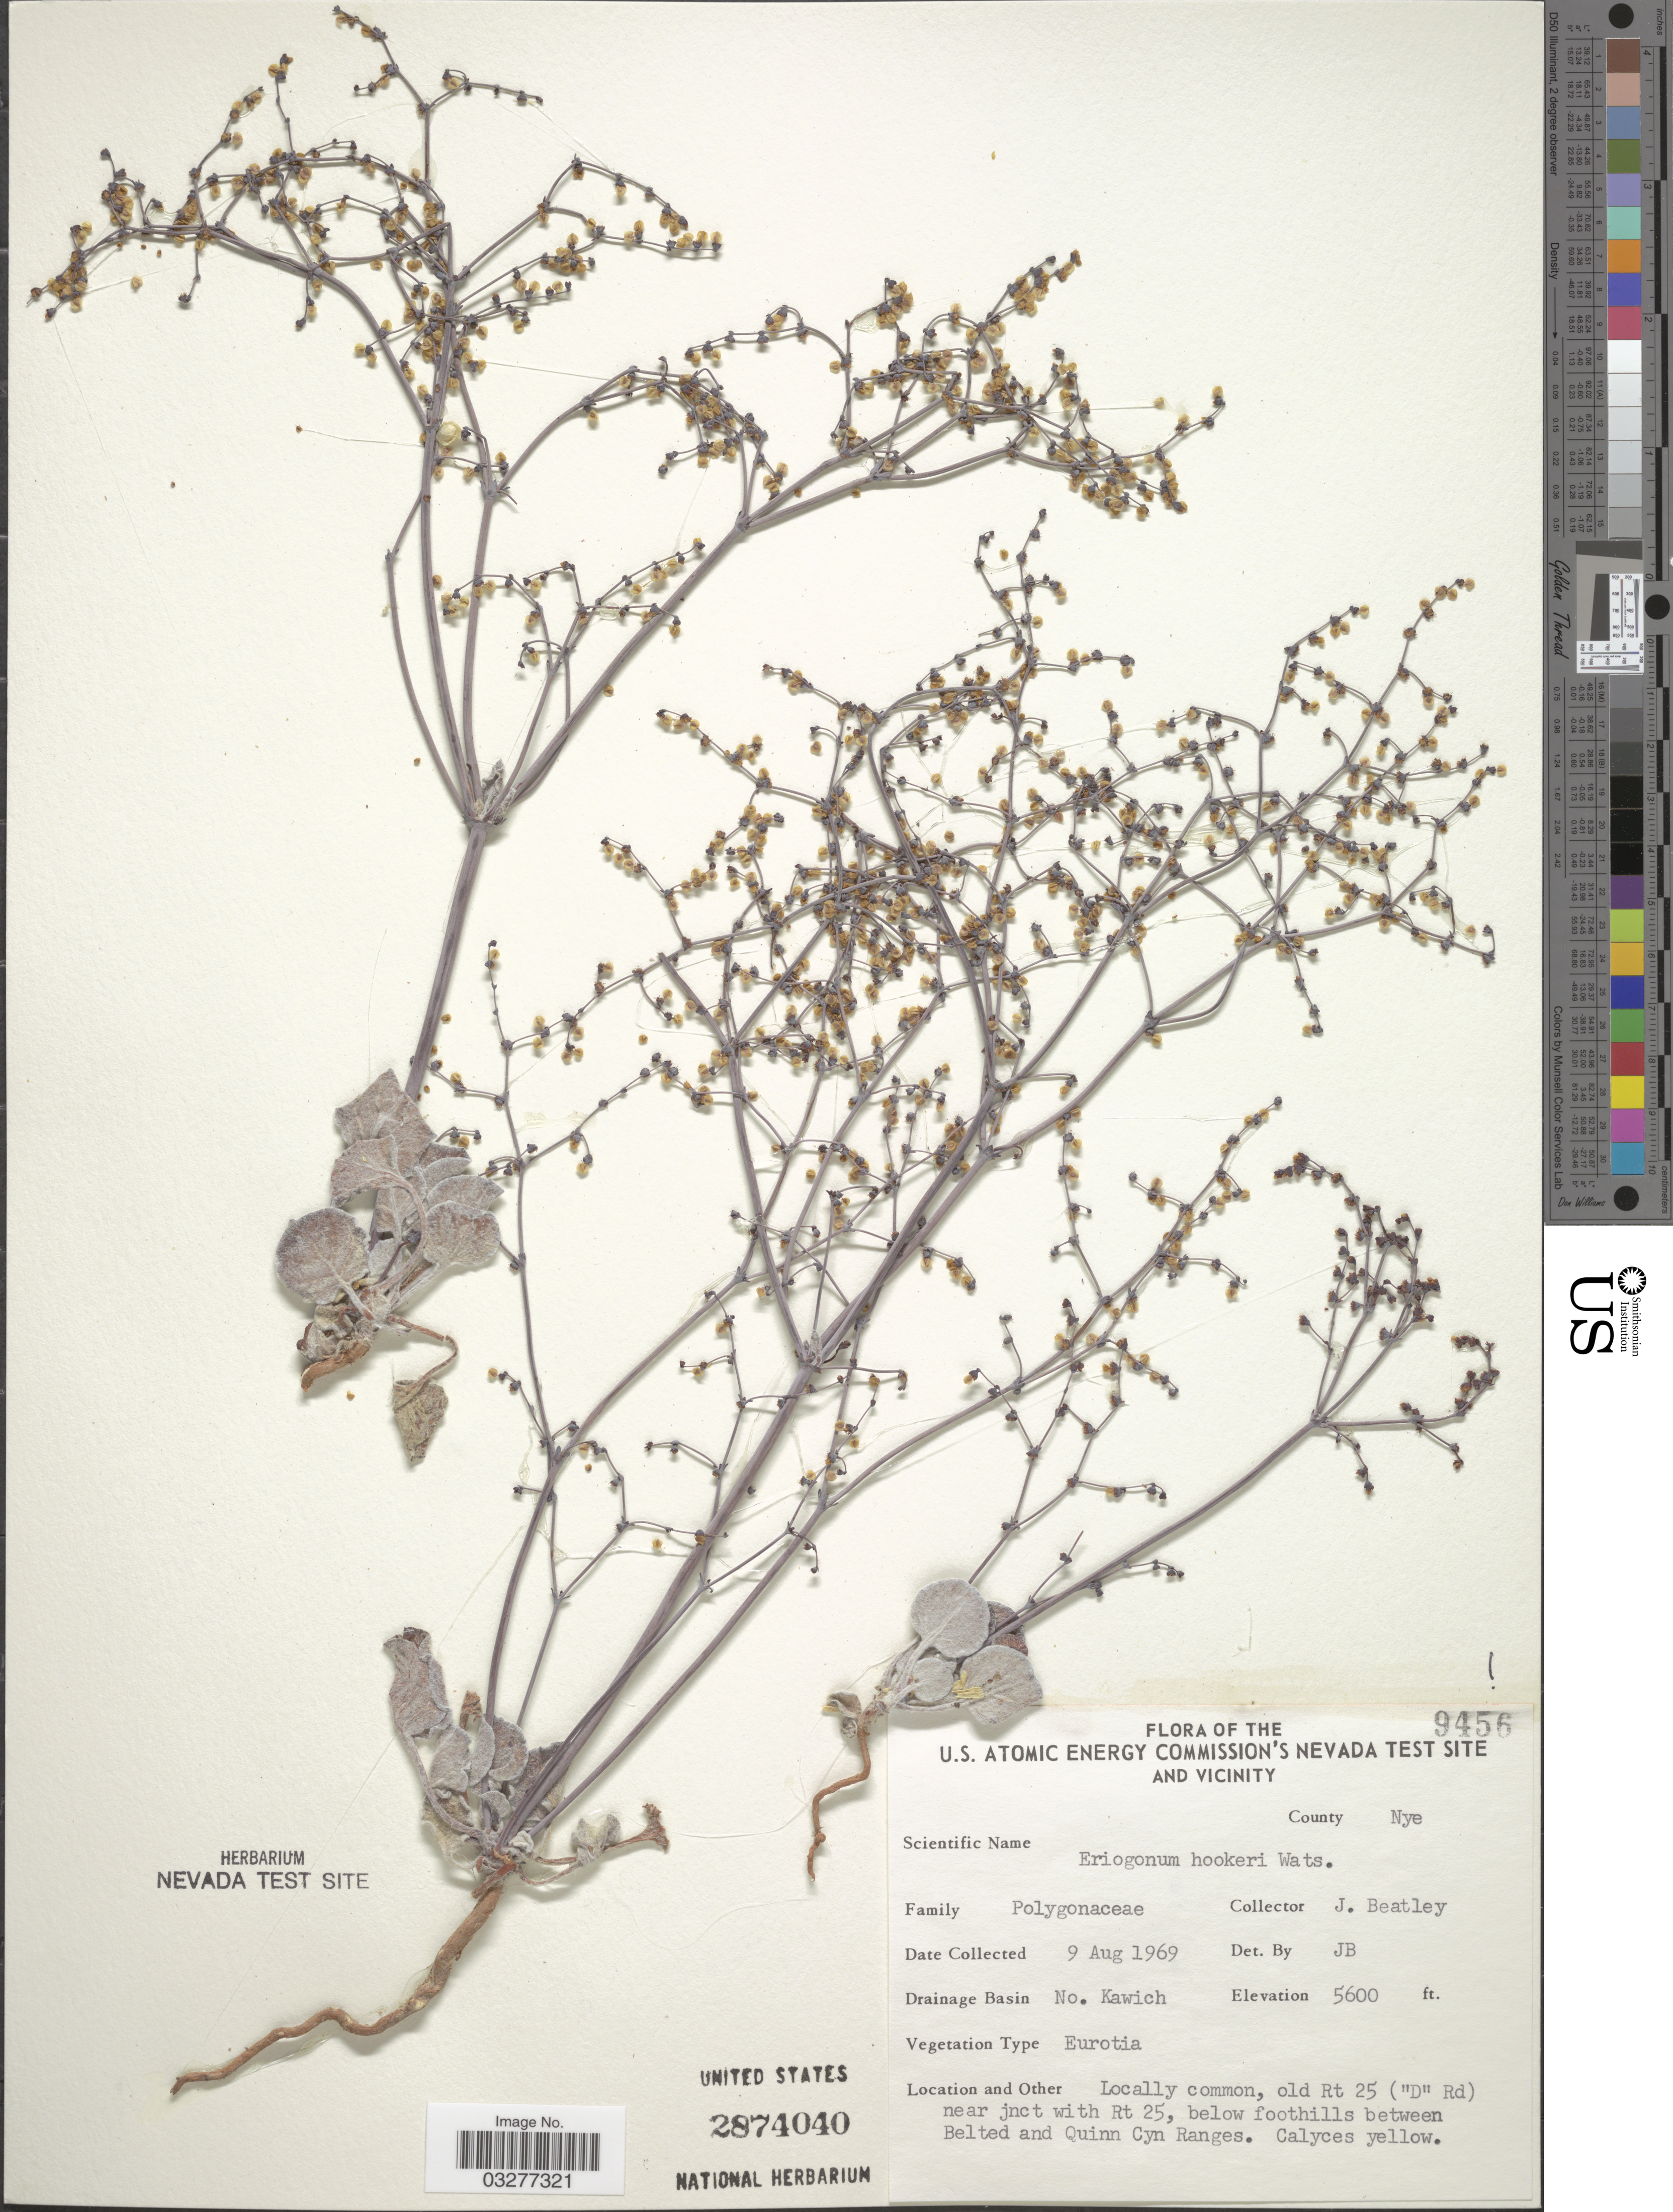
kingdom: Plantae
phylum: Tracheophyta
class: Magnoliopsida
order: Caryophyllales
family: Polygonaceae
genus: Eriogonum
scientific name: Eriogonum hookeri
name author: S. Watson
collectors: J. C. Beatley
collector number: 9456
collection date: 1969-08-09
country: United States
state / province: Nevada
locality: U. S. Atomic Energy Commission's Nevada Test Site and Vicinity. County Nye. Drainage Basin No. Kawich. Old Rt 25 ("D" Rd) near jnct with Rt 25, below foothills between Belted and Quinn Cyn Ranges.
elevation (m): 1707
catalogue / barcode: US 2874040